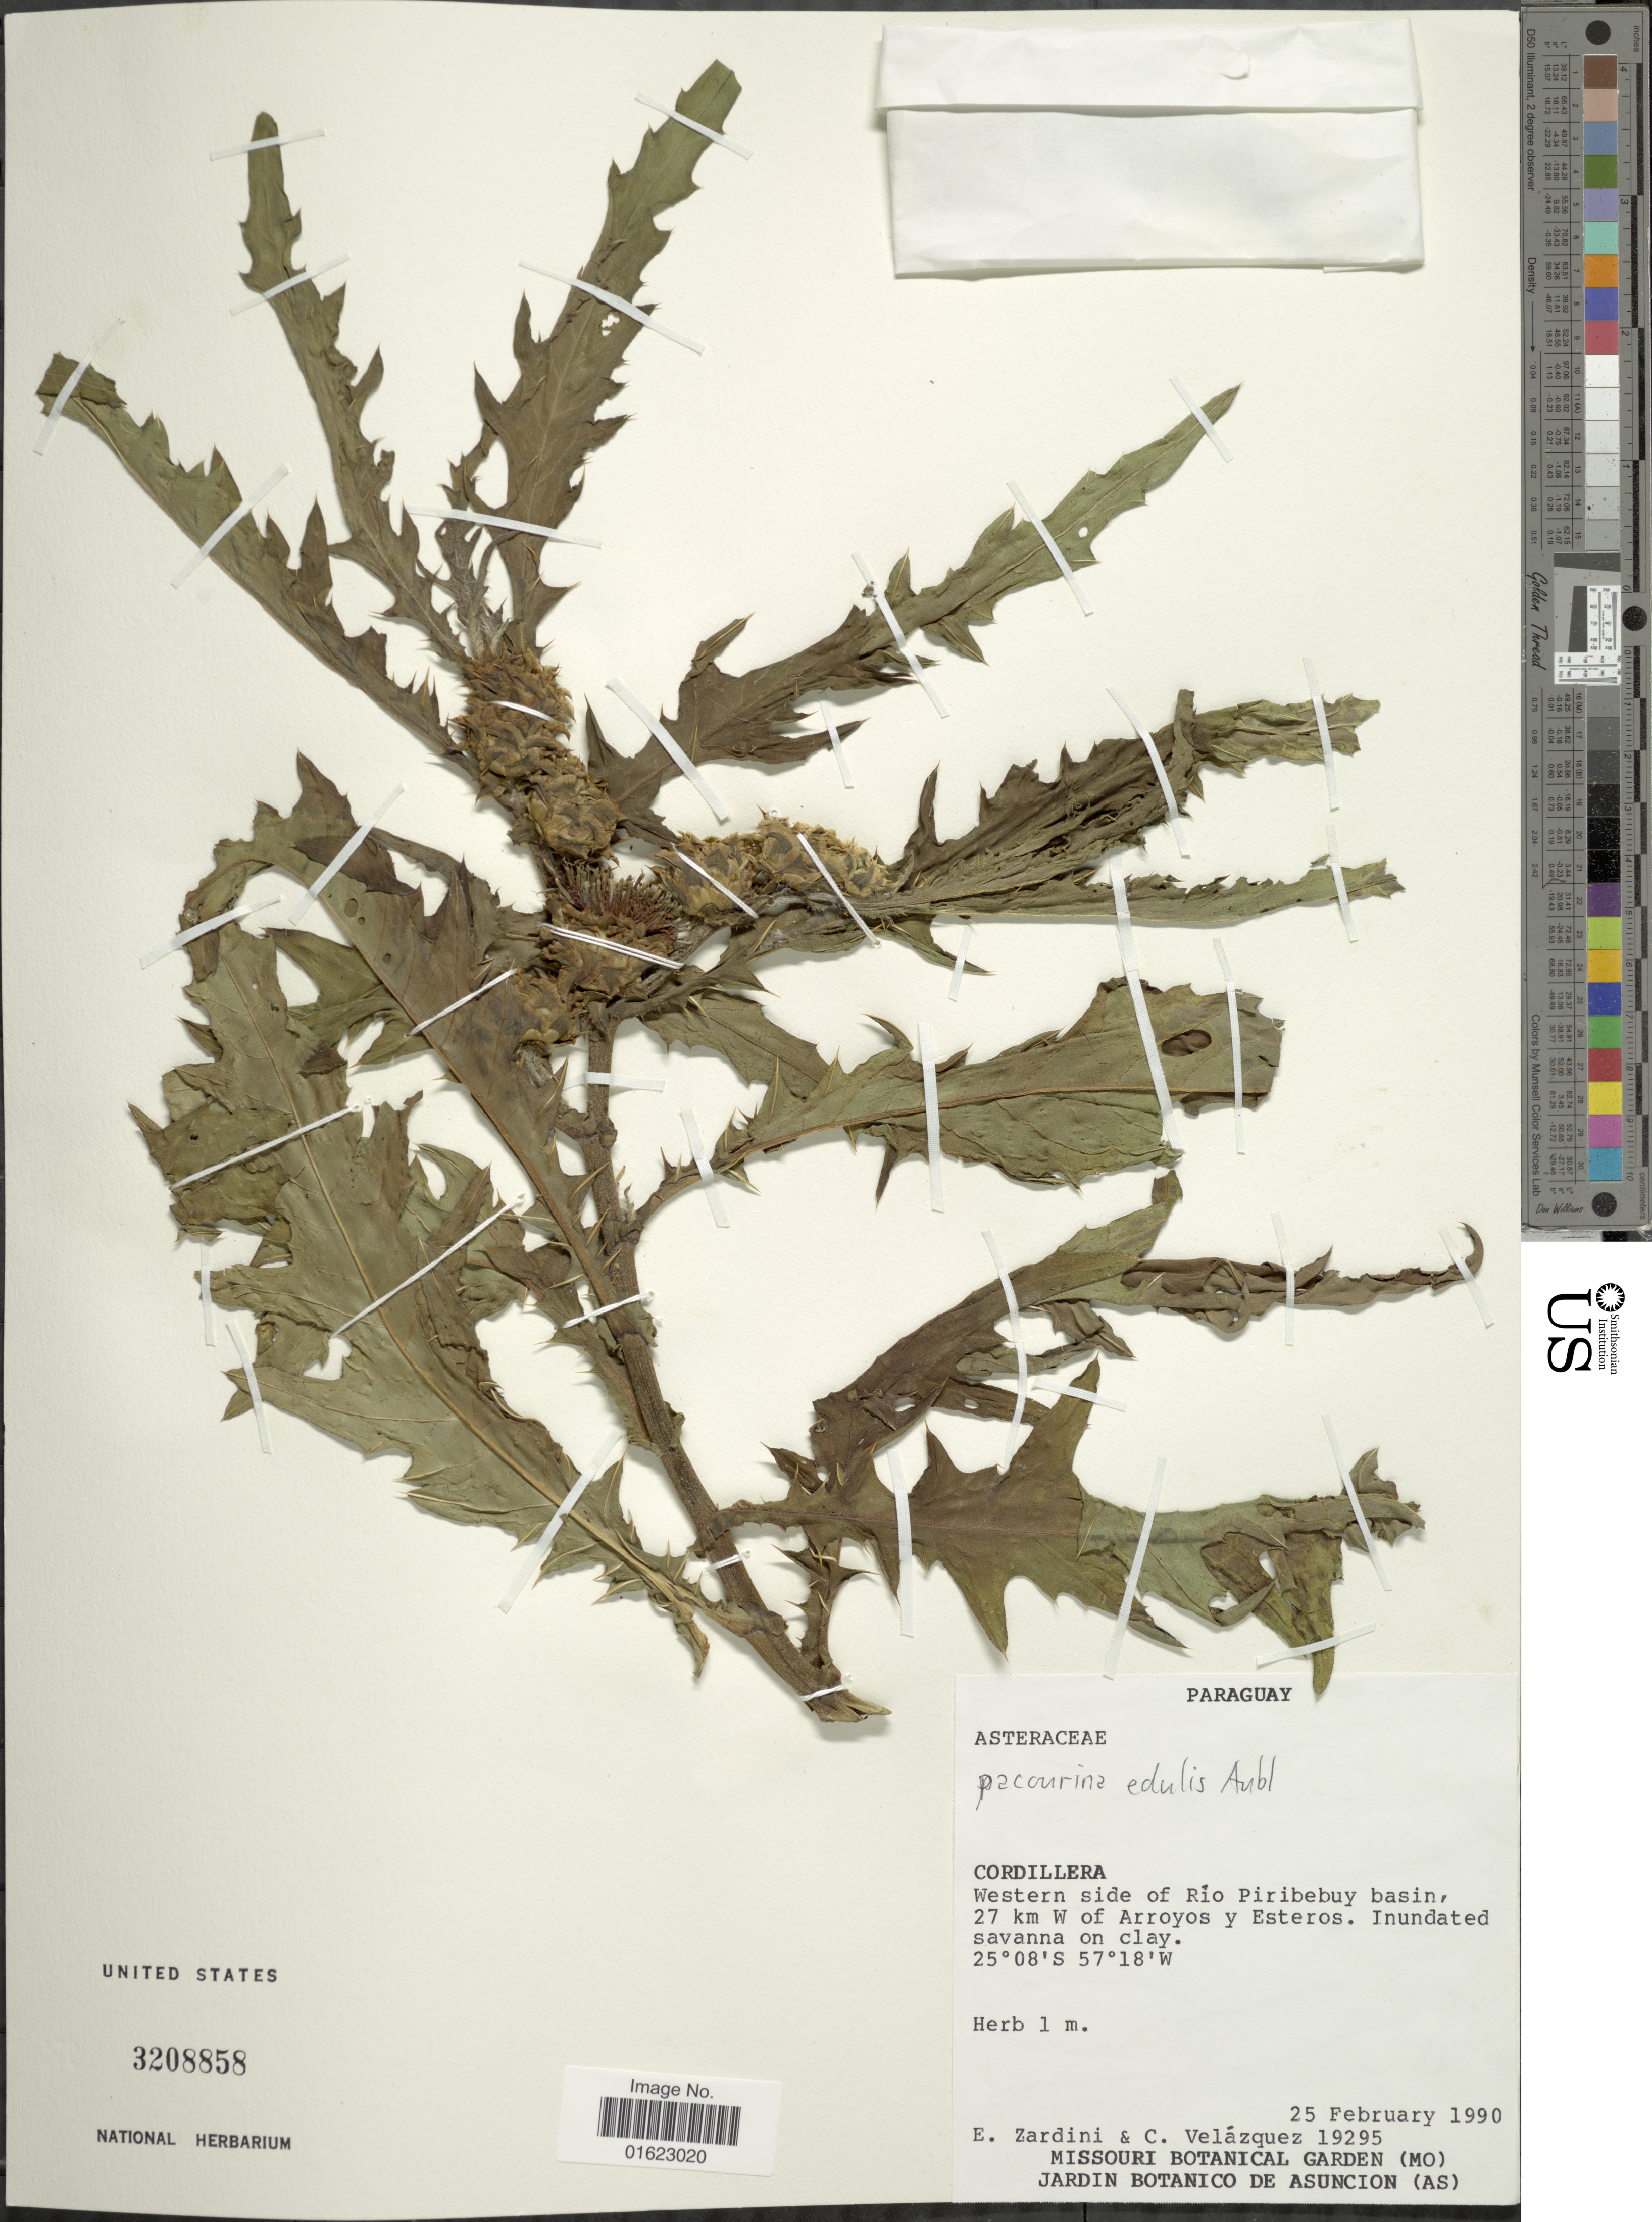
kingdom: Plantae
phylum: Tracheophyta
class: Magnoliopsida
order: Asterales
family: Asteraceae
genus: Pacourina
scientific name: Pacourina edulis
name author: Aubl.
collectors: E. M. Zardini & C. Velázquez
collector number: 19295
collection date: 1990-02-25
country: Paraguay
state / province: Cordillera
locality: Paraguay, Cordillera. Western side of Rio Piribebuy basin, 27 km W of arroyos y Esteros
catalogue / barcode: US 3208858